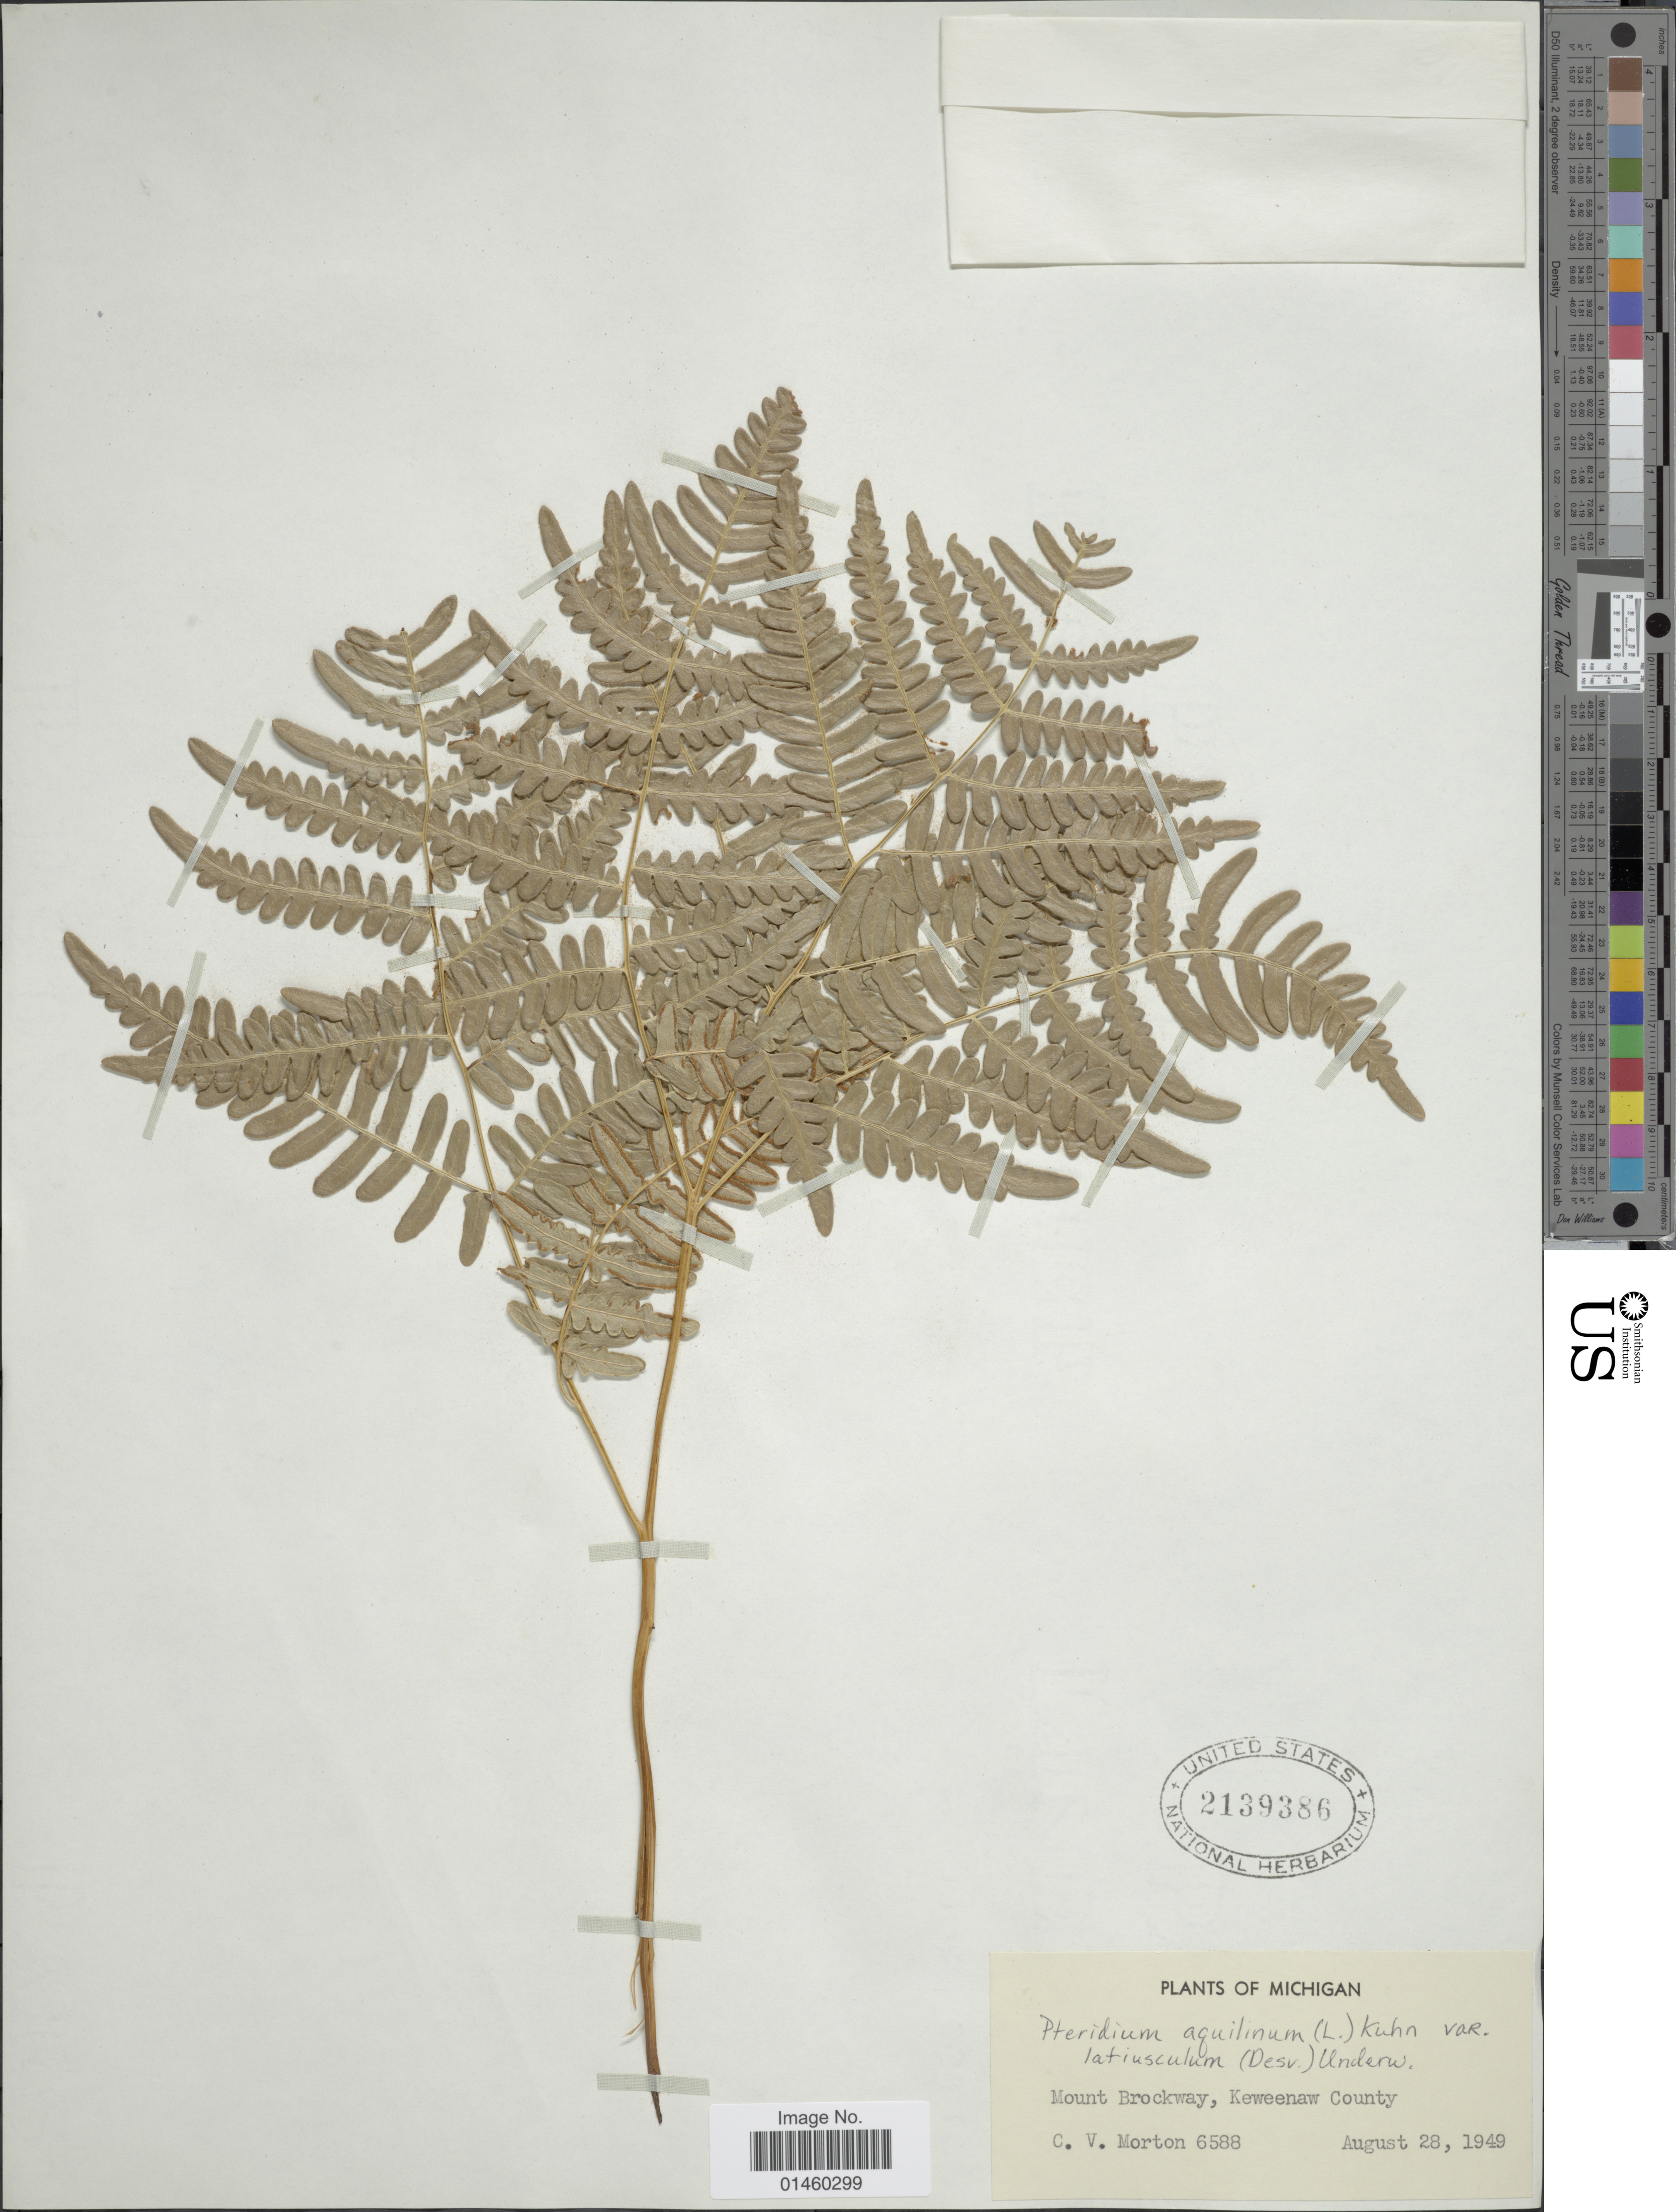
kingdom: Plantae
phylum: Tracheophyta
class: Polypodiopsida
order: Polypodiales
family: Dennstaedtiaceae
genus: Pteridium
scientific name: Pteridium aquilinum var. latiusculum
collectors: C. V. Morton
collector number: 6588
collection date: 1949-08-28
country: United States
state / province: Michigan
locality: Mount Brockway, Keweenaw County.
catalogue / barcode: US 2139386